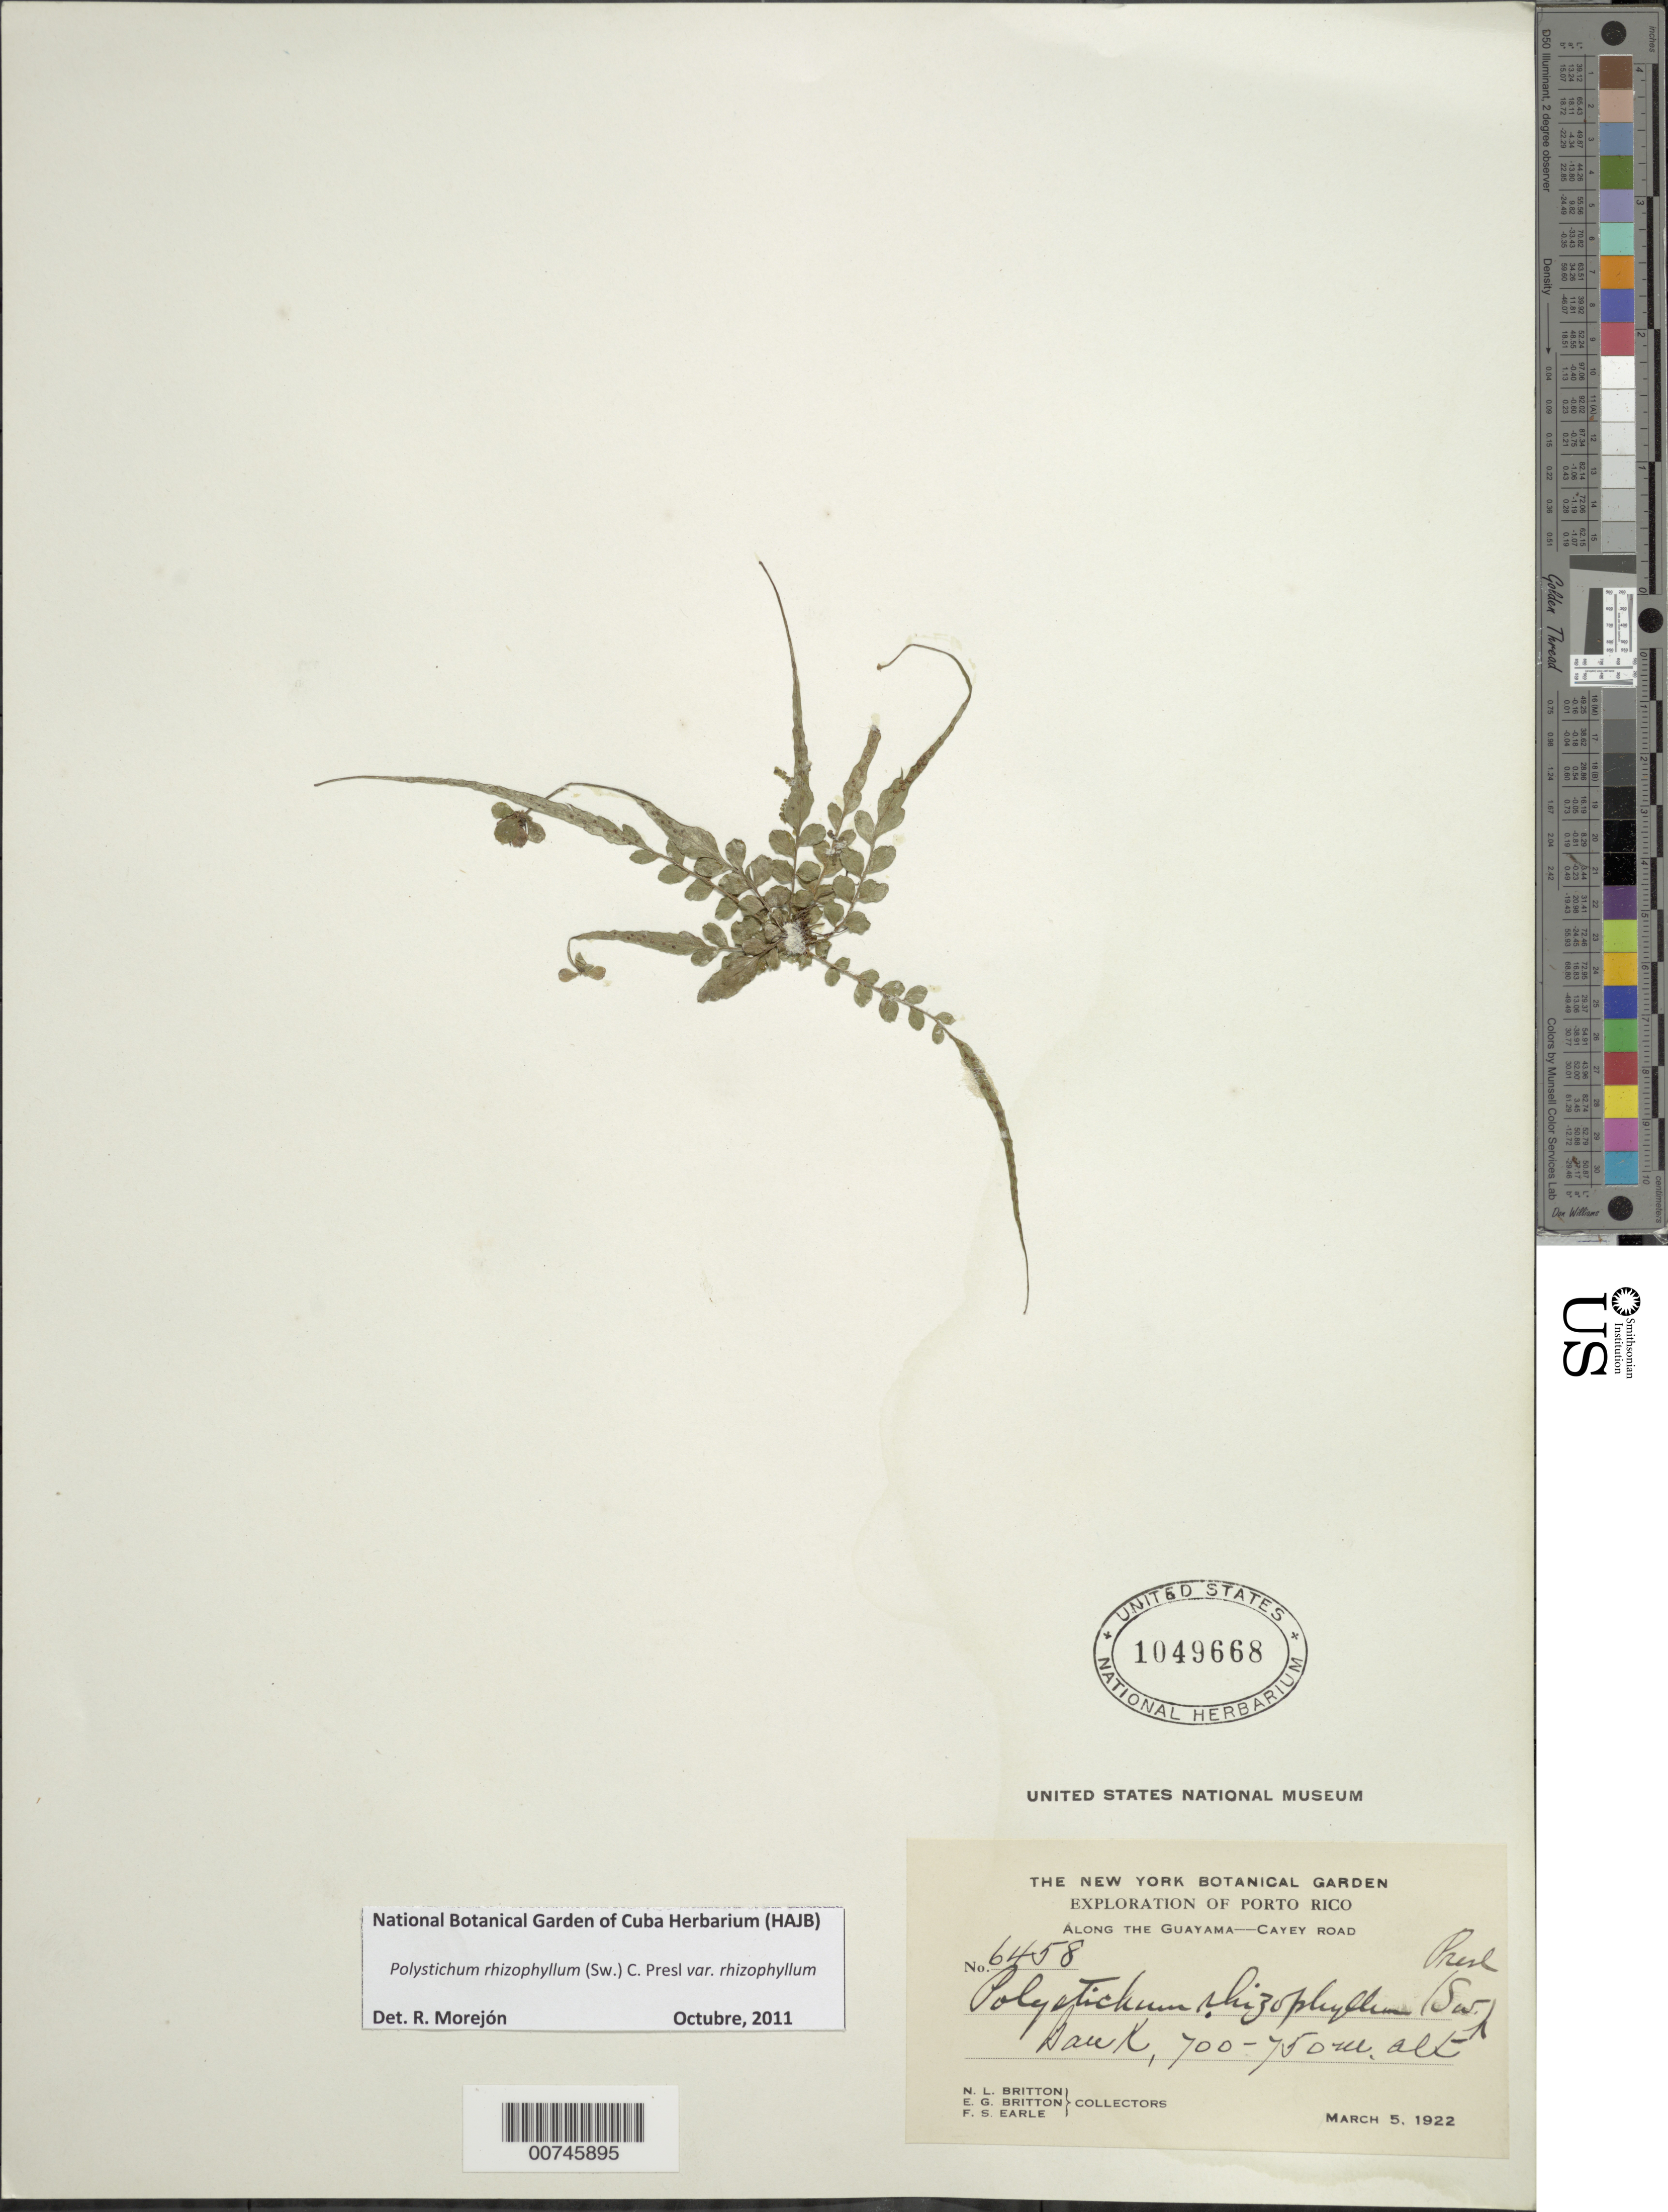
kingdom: Plantae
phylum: Tracheophyta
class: Polypodiopsida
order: Polypodiales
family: Dryopteridaceae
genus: Polystichum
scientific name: Polystichum rhizophyllum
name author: (Sw.) C. Presl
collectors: N. Britton, E. G. Britton & F. S. Earle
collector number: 6458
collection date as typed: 05 Mar 1922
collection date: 1922-03-05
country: Puerto Rico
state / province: Guayama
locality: Along The Guayama-Cayey Road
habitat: Bank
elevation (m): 700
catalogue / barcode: US 1049668